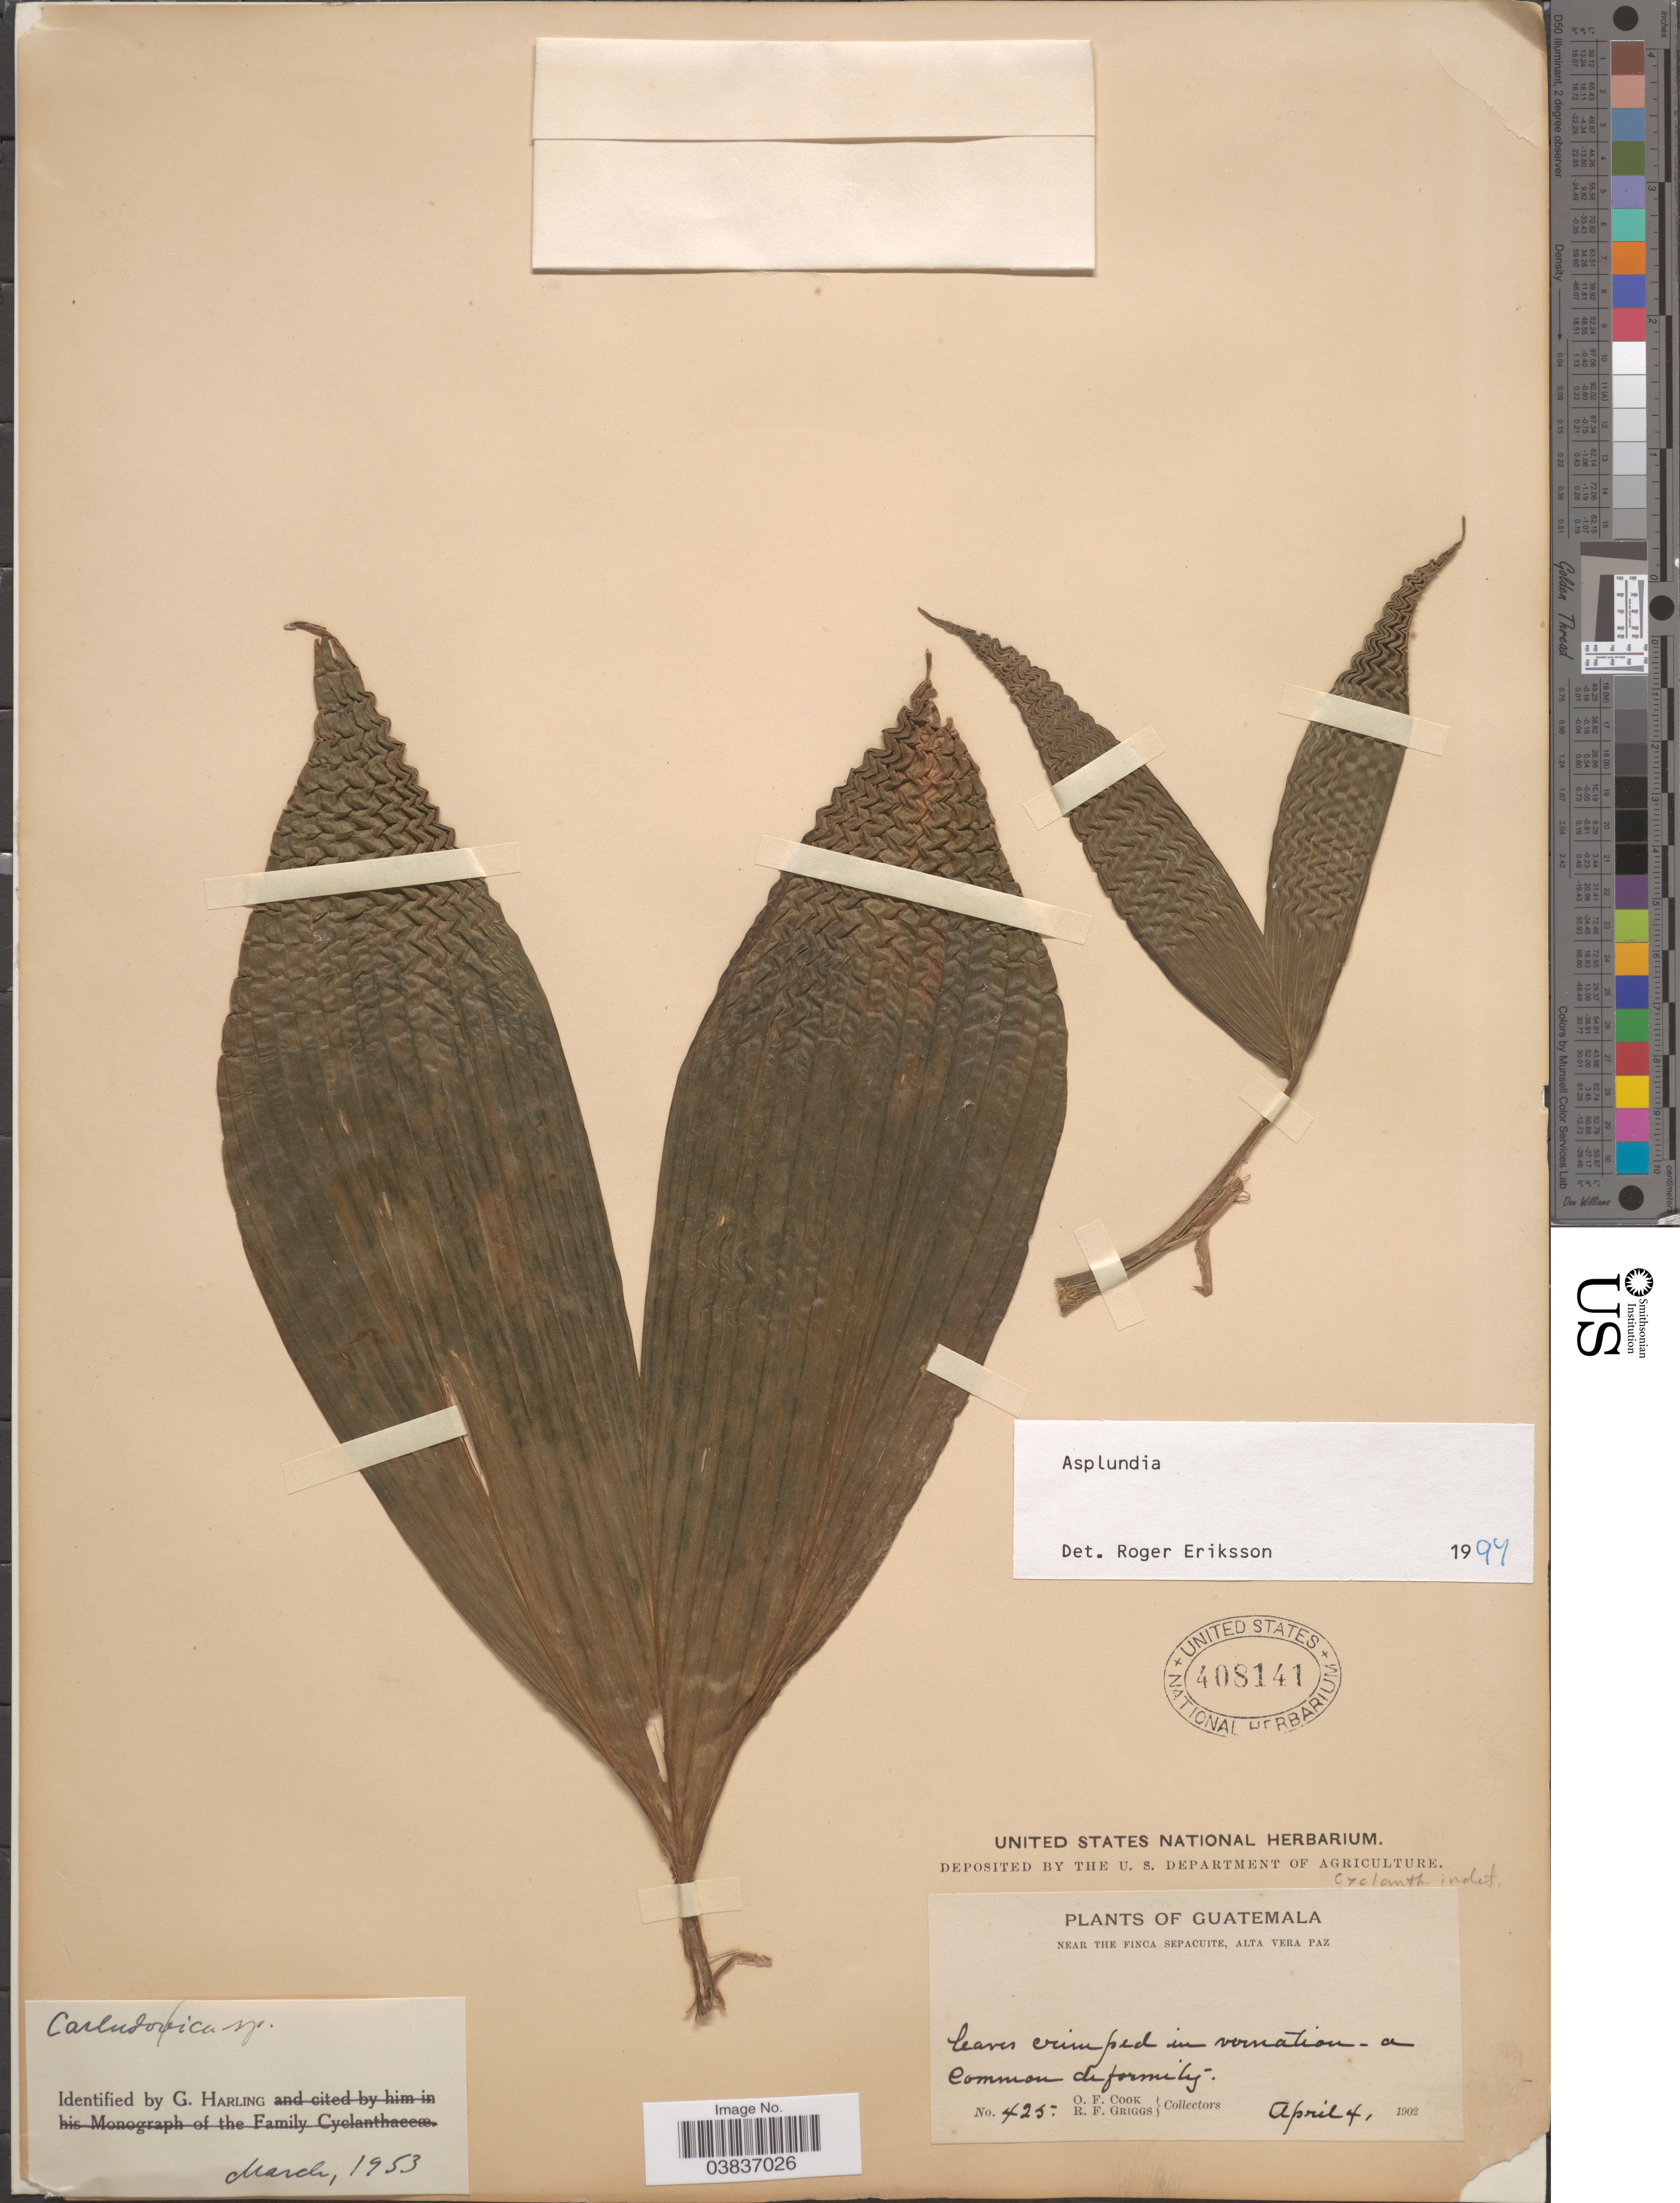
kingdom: Plantae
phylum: Tracheophyta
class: Liliopsida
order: Pandanales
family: Cyclanthaceae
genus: Asplundia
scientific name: Asplundia sp.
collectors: O. F. Cook & R. F. Griggs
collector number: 425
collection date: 1902-04-04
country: Guatemala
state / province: Alta Verapaz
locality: Near the Finca Sepacuite.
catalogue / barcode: US 408141